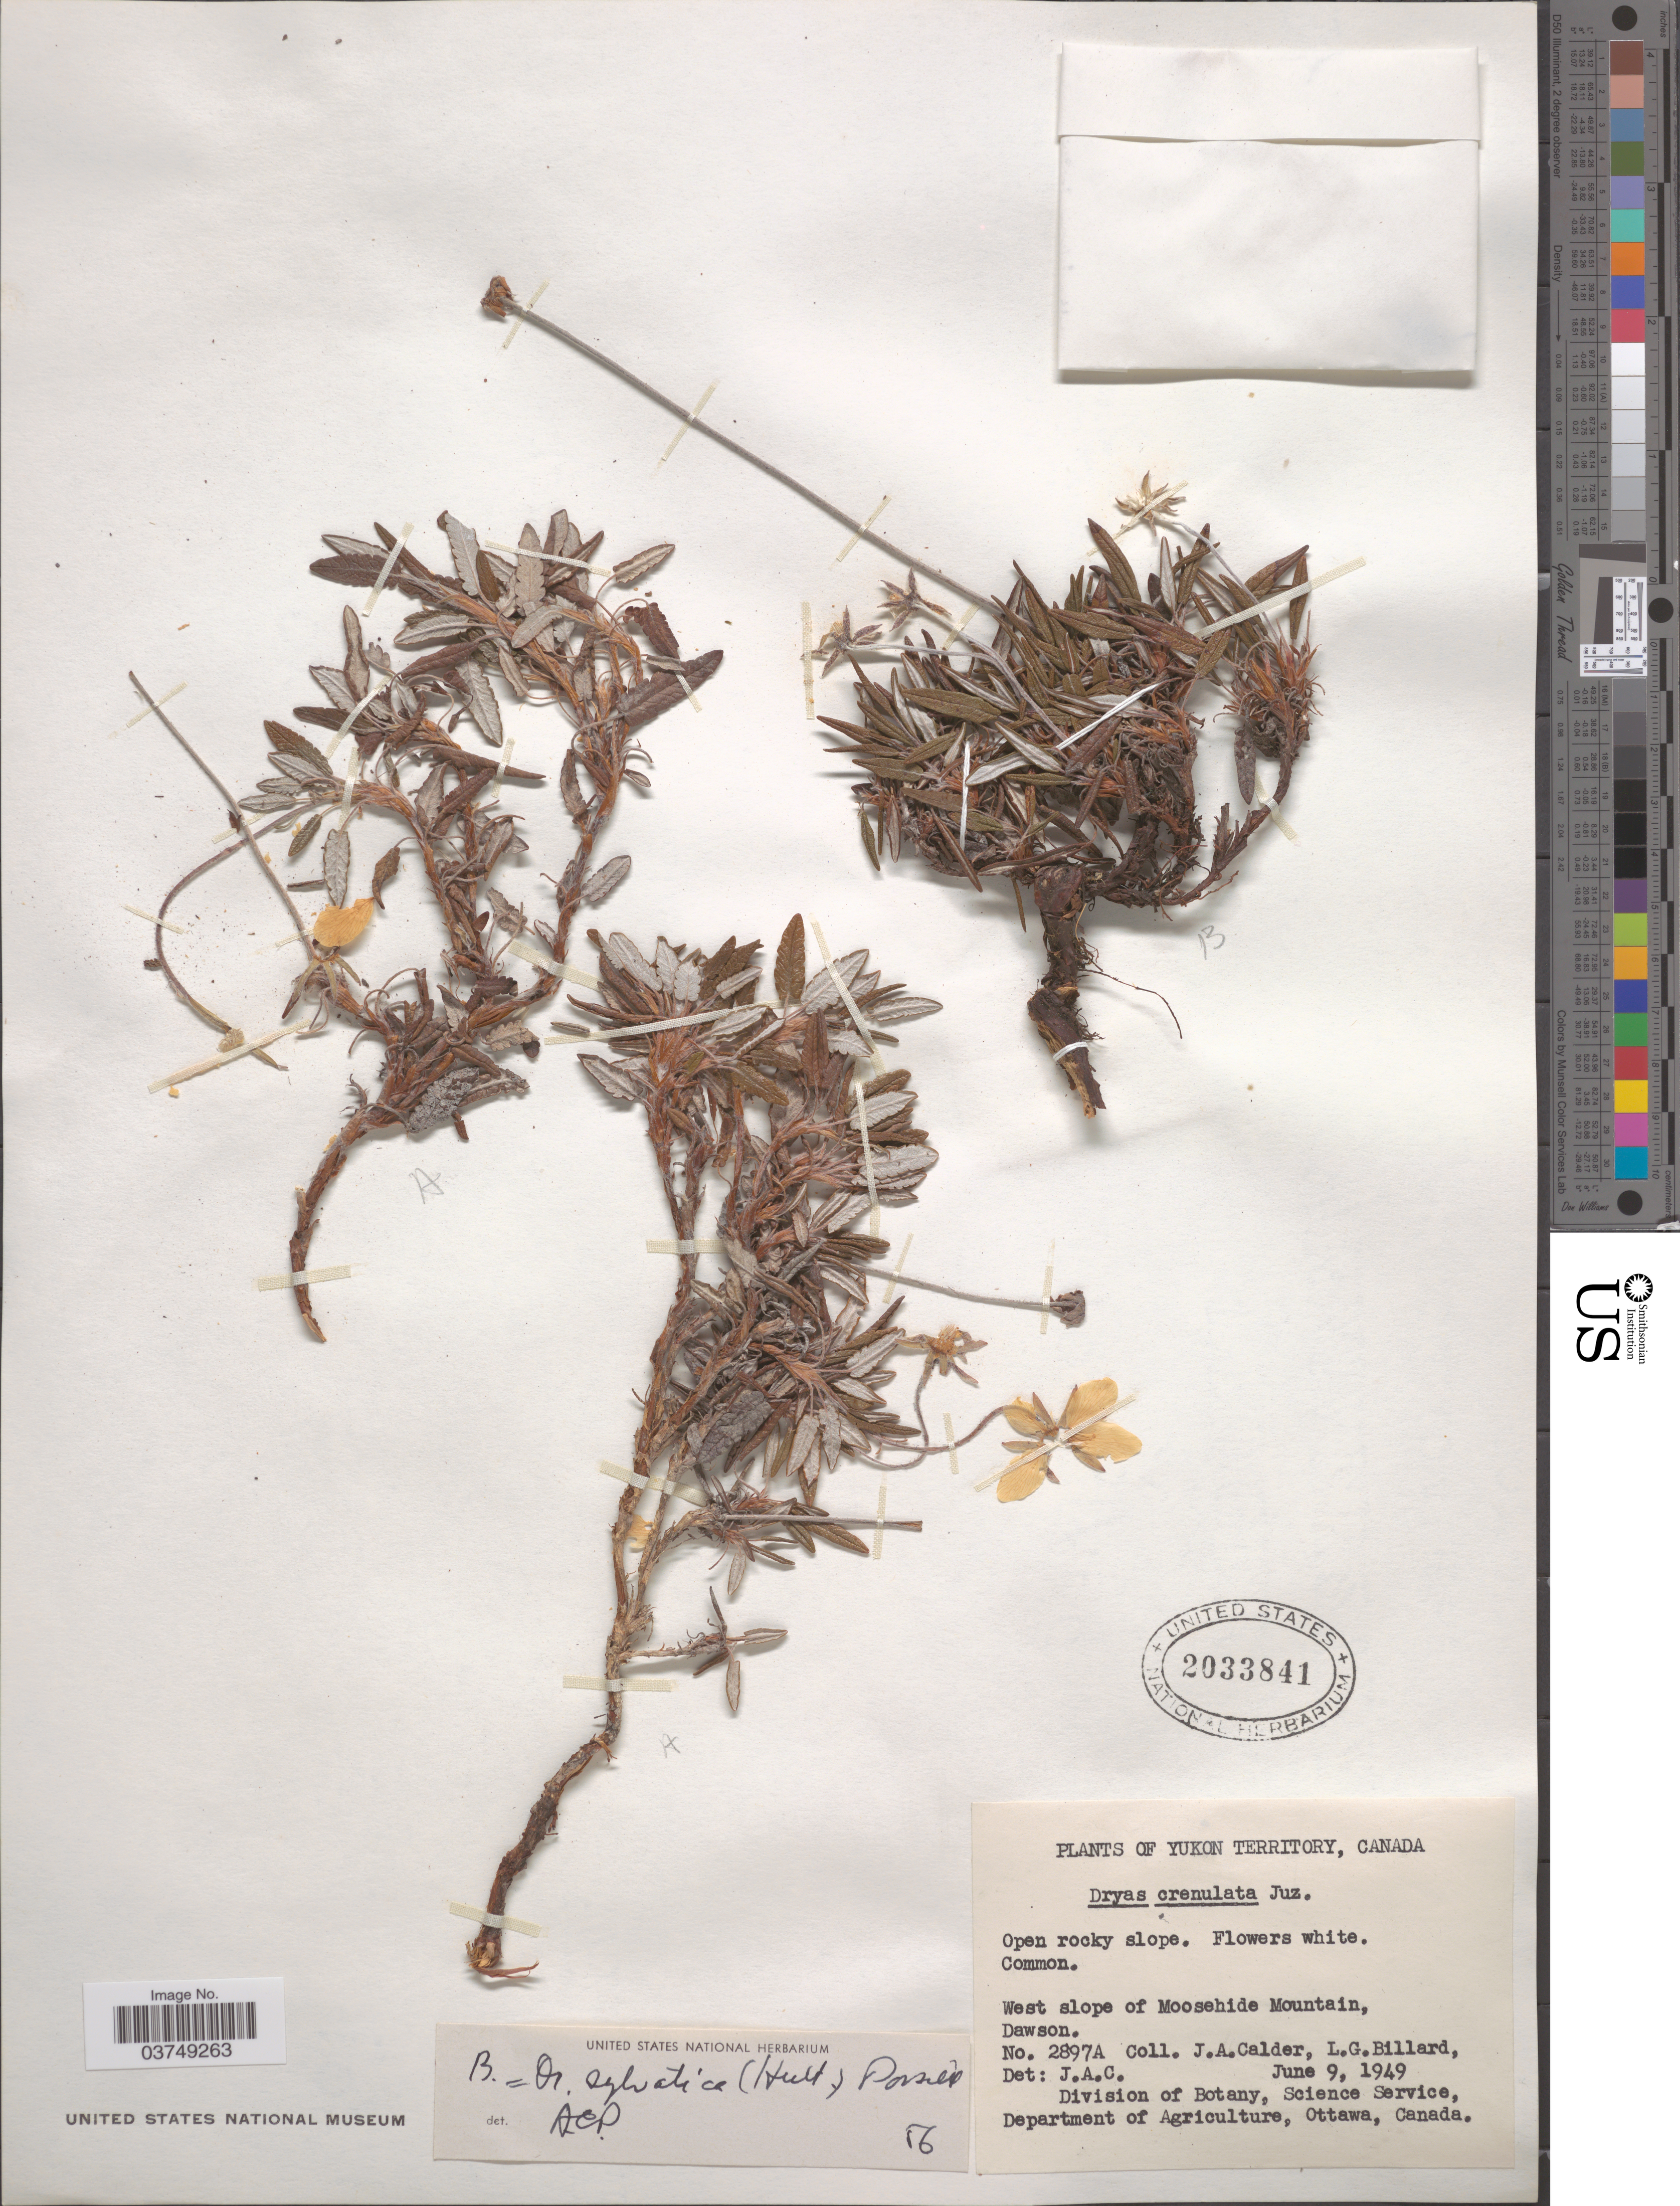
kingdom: Plantae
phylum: Tracheophyta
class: Magnoliopsida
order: Rosales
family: Rosaceae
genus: Dryas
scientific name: Dryas alaskensis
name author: A.E. Porsild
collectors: J. A. Calder & L. Billard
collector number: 2897A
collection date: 1949-06-09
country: Canada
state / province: Yukon Territory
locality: West slope of Moosehide Mountain, Dawson.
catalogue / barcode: US 2033841